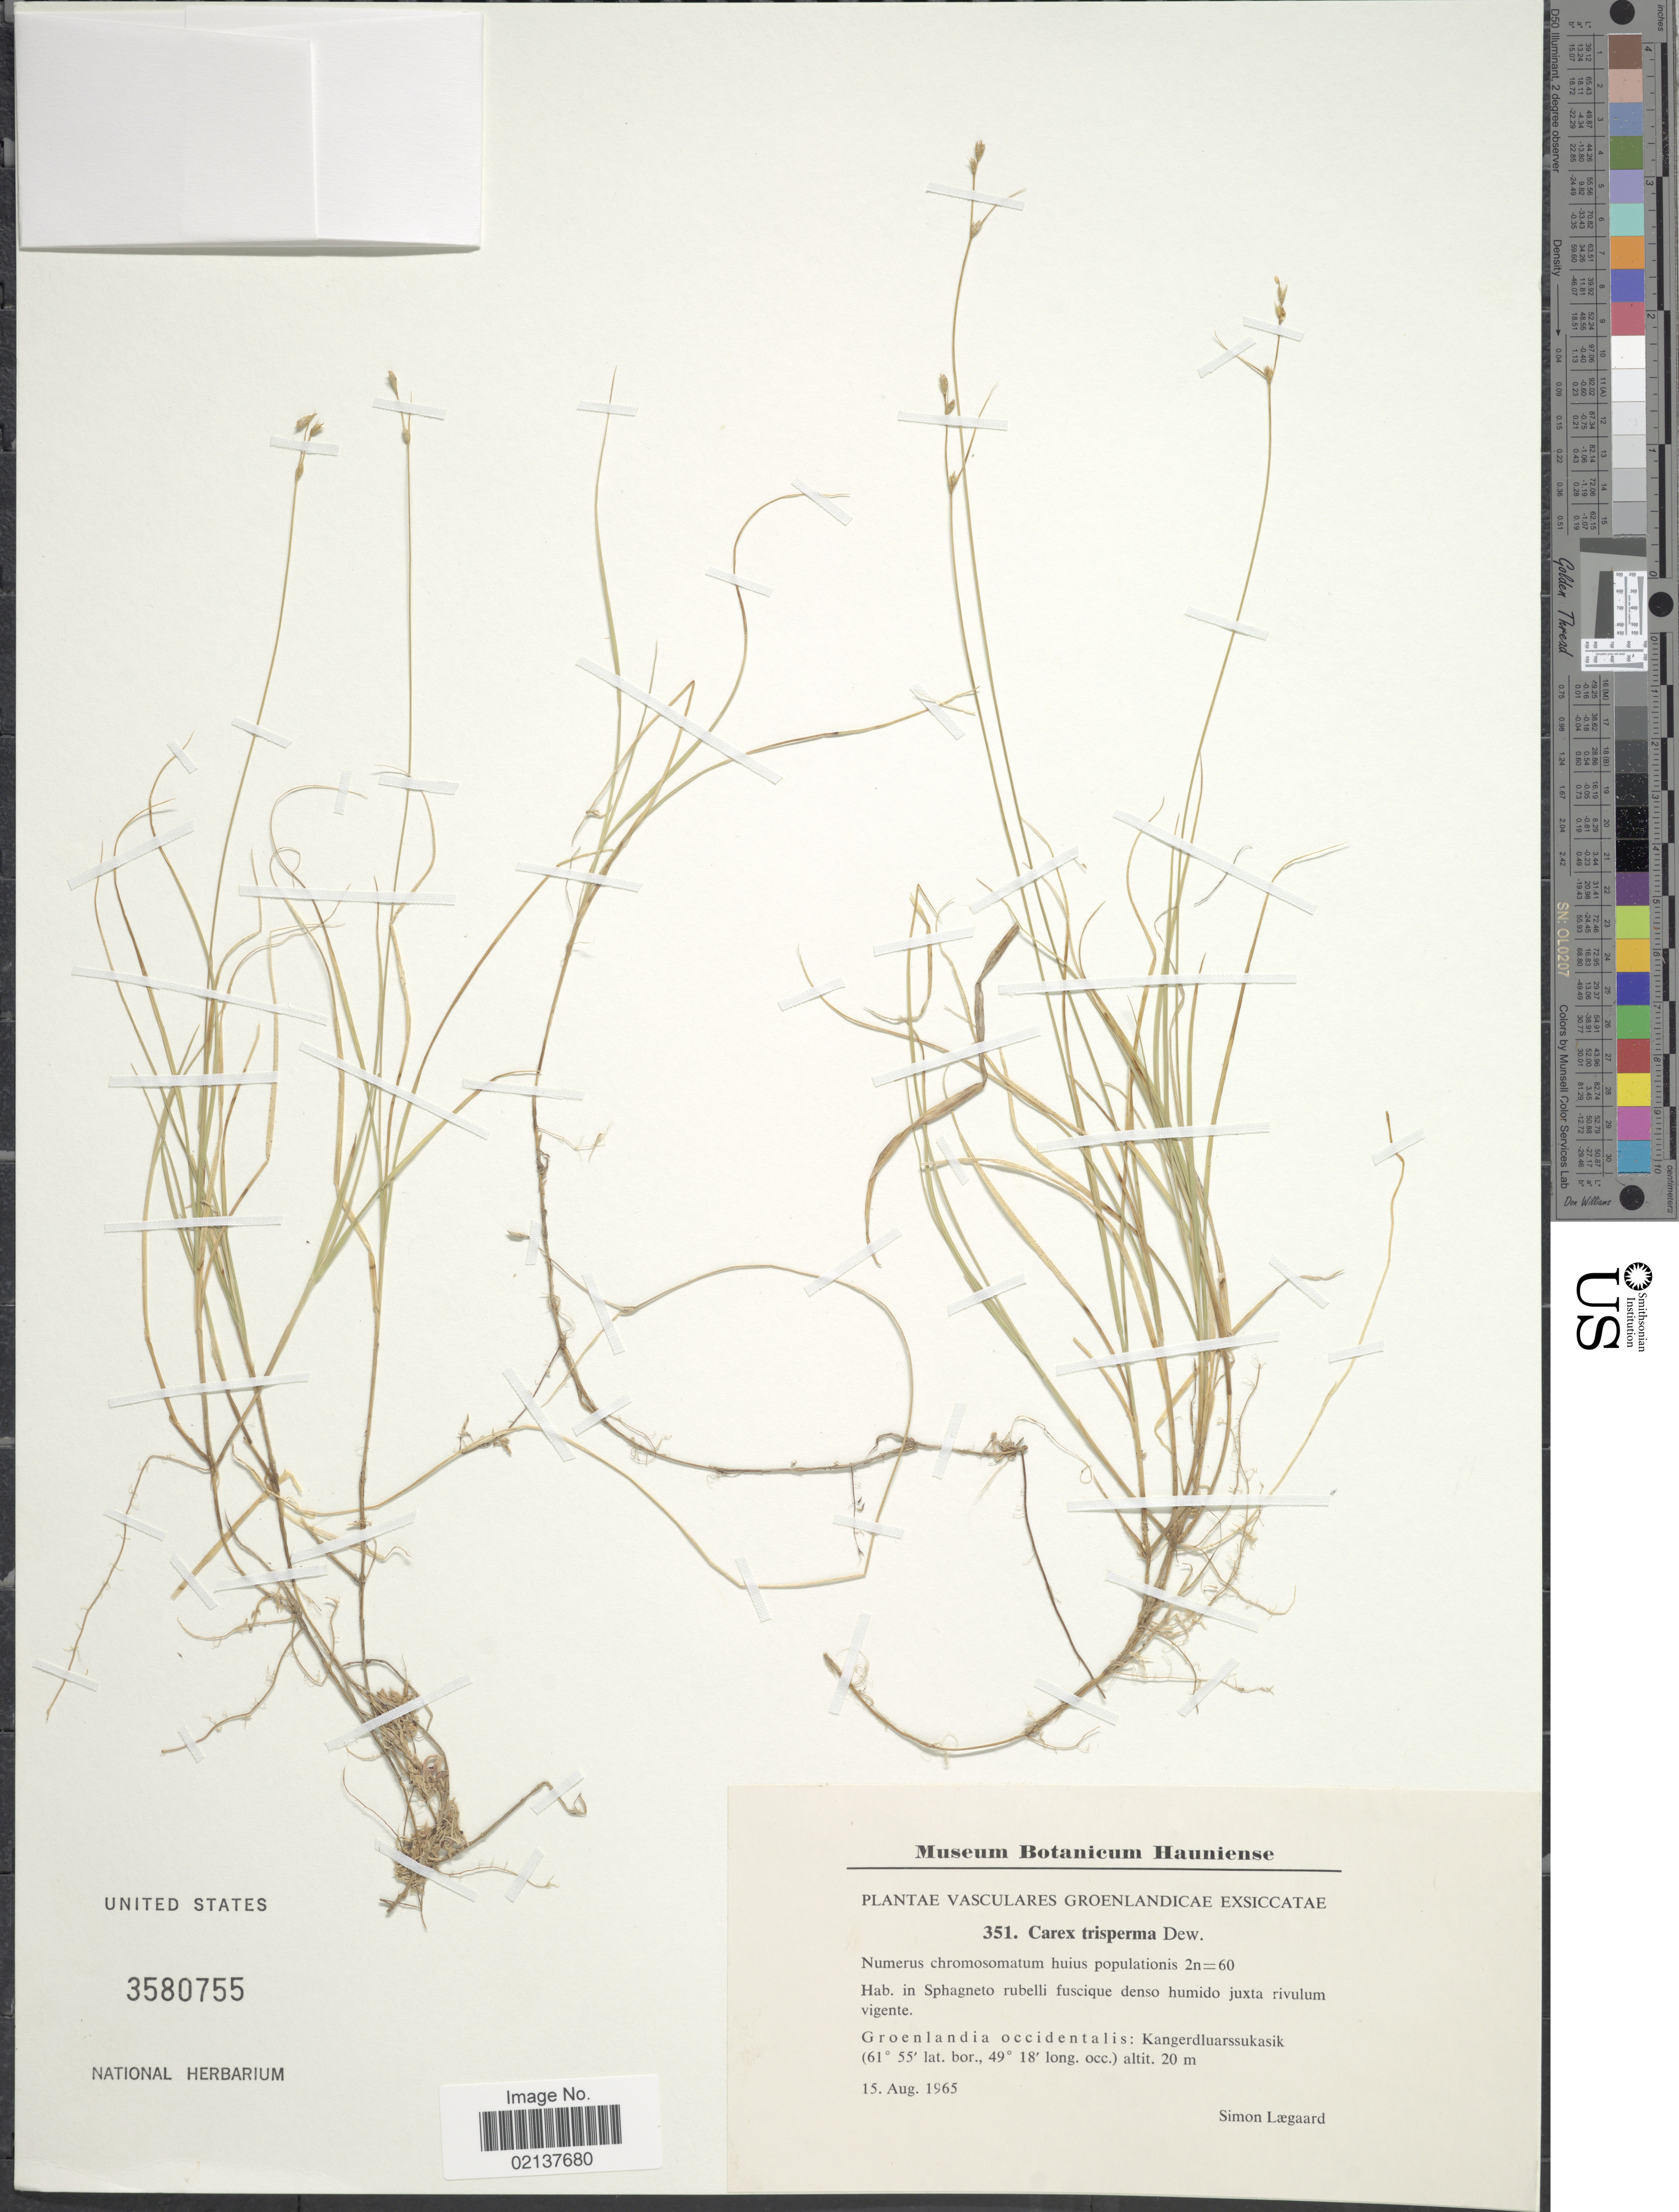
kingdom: Plantae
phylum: Tracheophyta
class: Liliopsida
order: Poales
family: Cyperaceae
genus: Carex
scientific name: Carex trisperma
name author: Dewey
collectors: S. Lægaard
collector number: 351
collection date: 1965-08-15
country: Greenland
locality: Groenlandia occidentalis, Kangerdluarssukasik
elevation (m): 20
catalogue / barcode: US 3580755